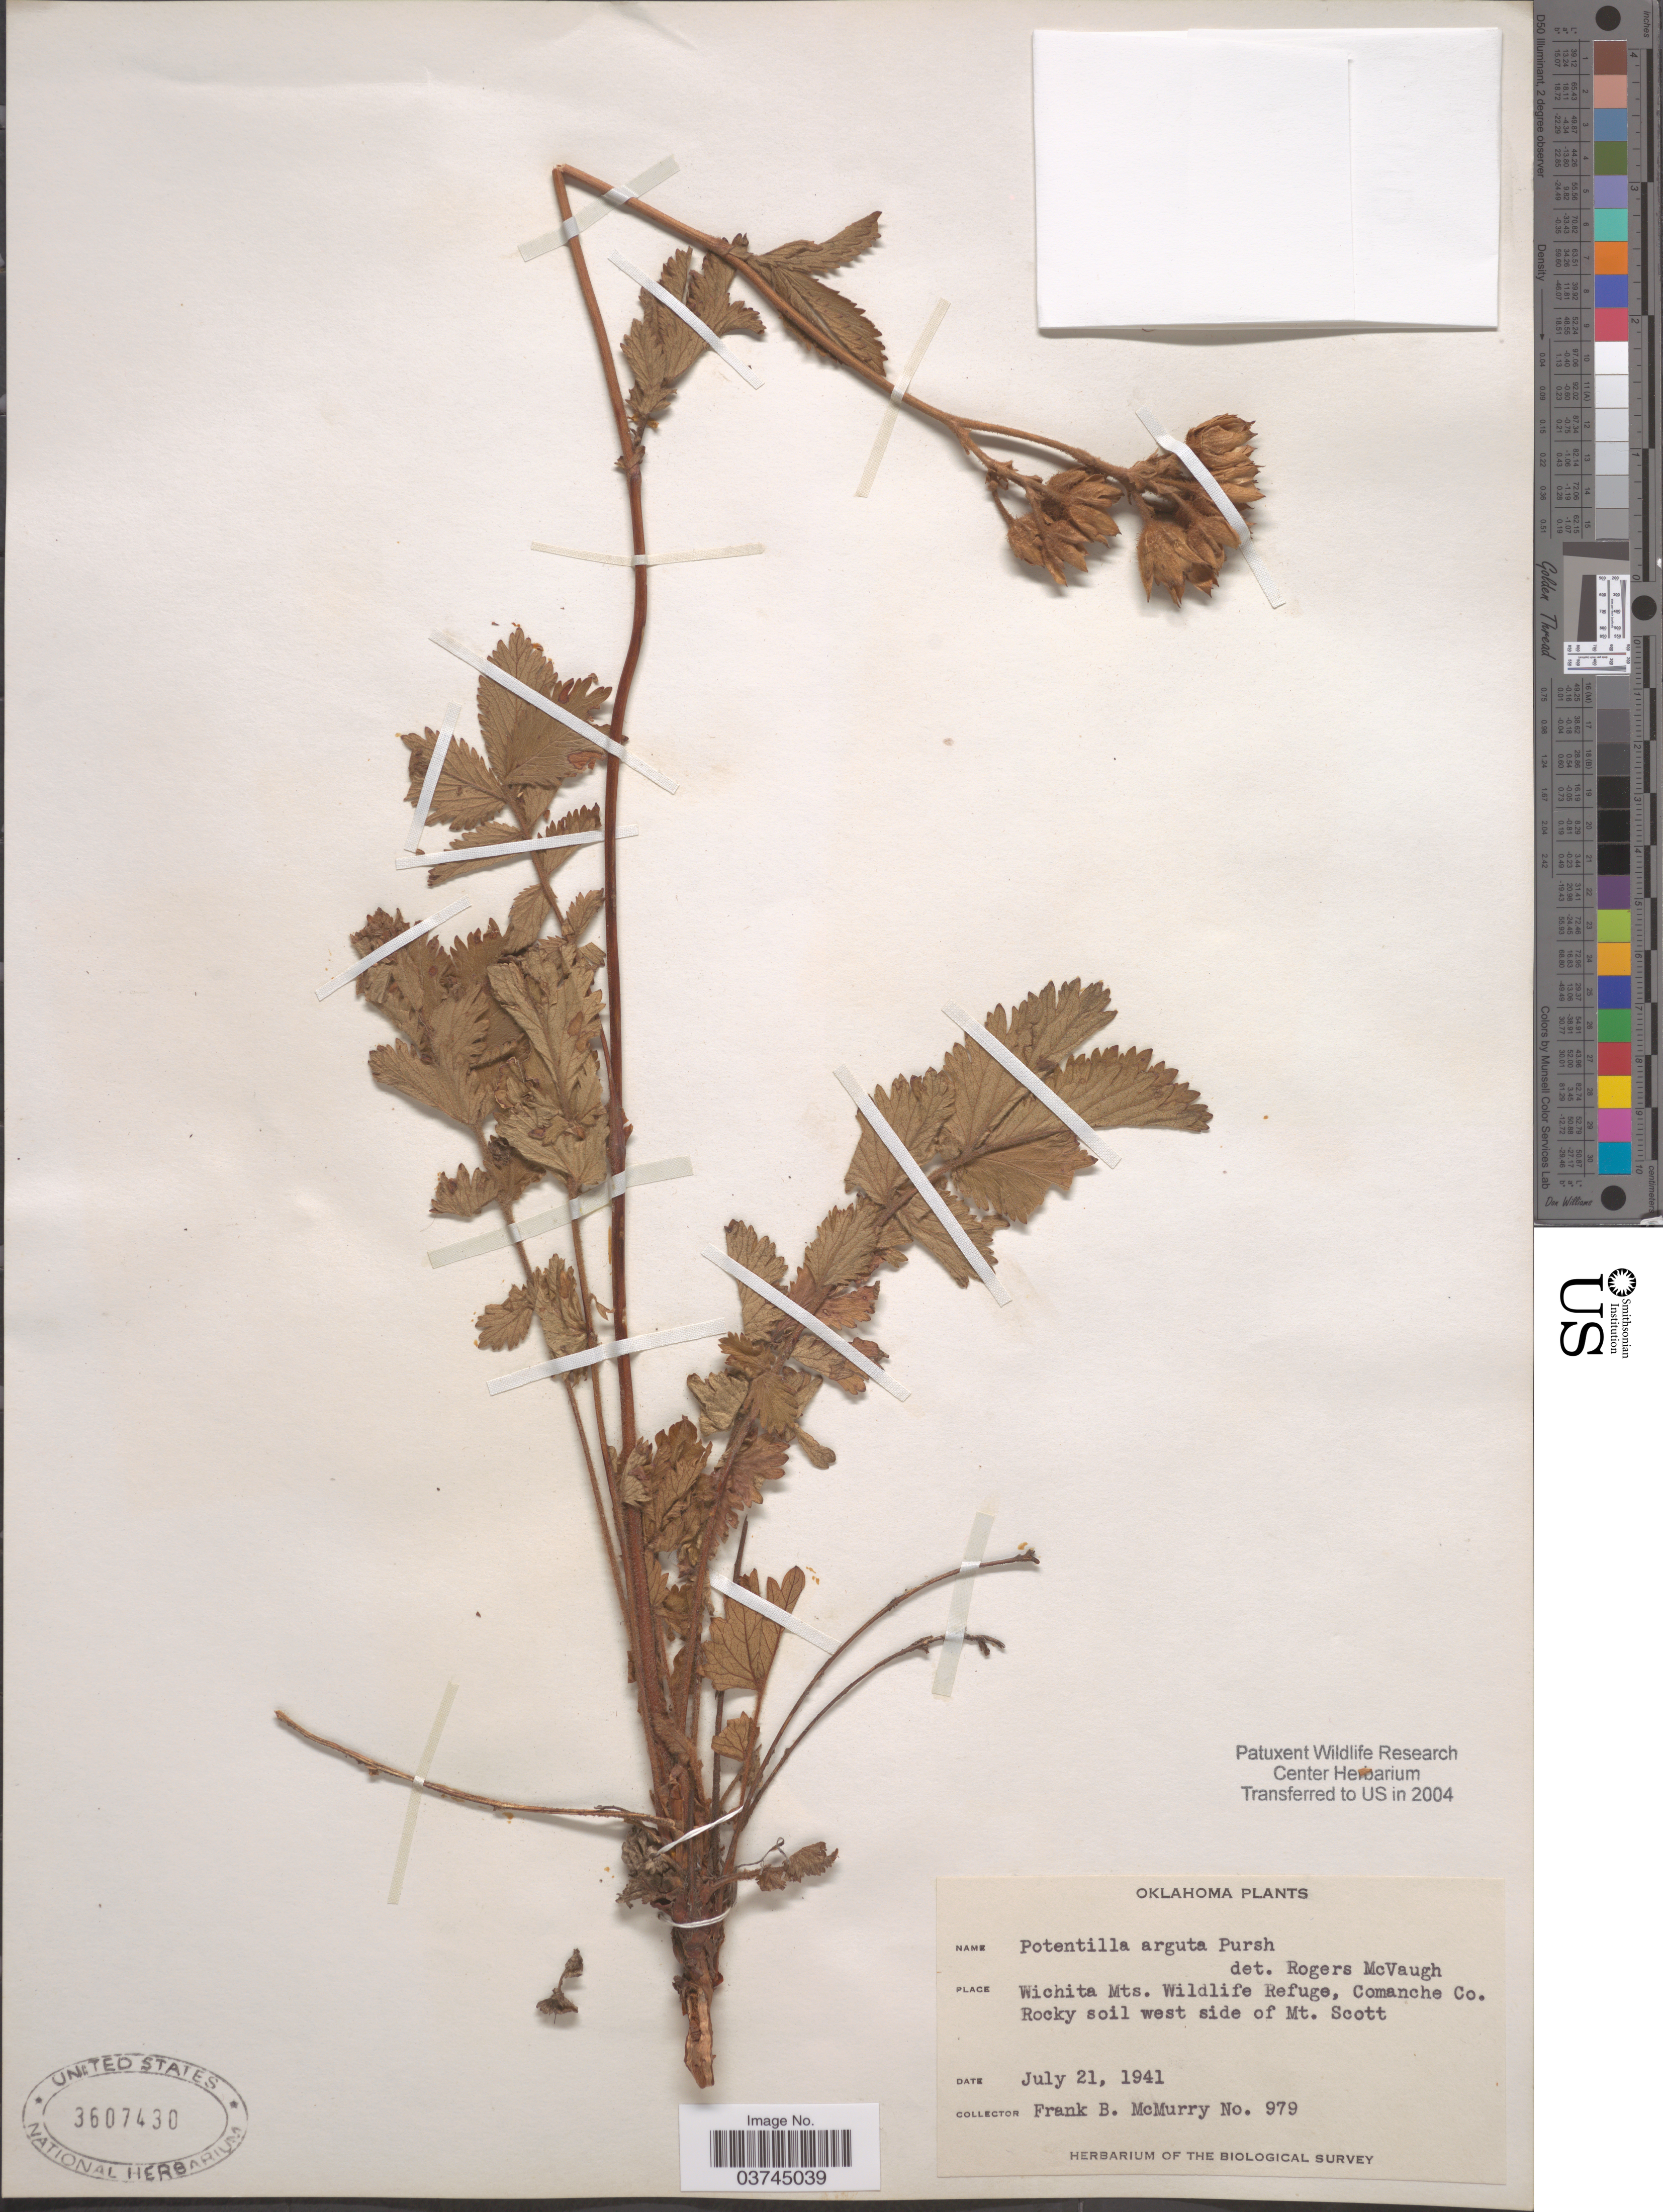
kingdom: Plantae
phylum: Tracheophyta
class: Magnoliopsida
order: Rosales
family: Rosaceae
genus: Drymocallis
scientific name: Drymocallis arguta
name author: (Pursh) Rydb.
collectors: F. B. McMurry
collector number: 979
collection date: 1941-07-21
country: United States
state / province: Oklahoma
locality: Wichita Mts. Wildlife Refuge, Comanche Co. Tocky soil west side of Mt. Scott.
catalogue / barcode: US 3607430